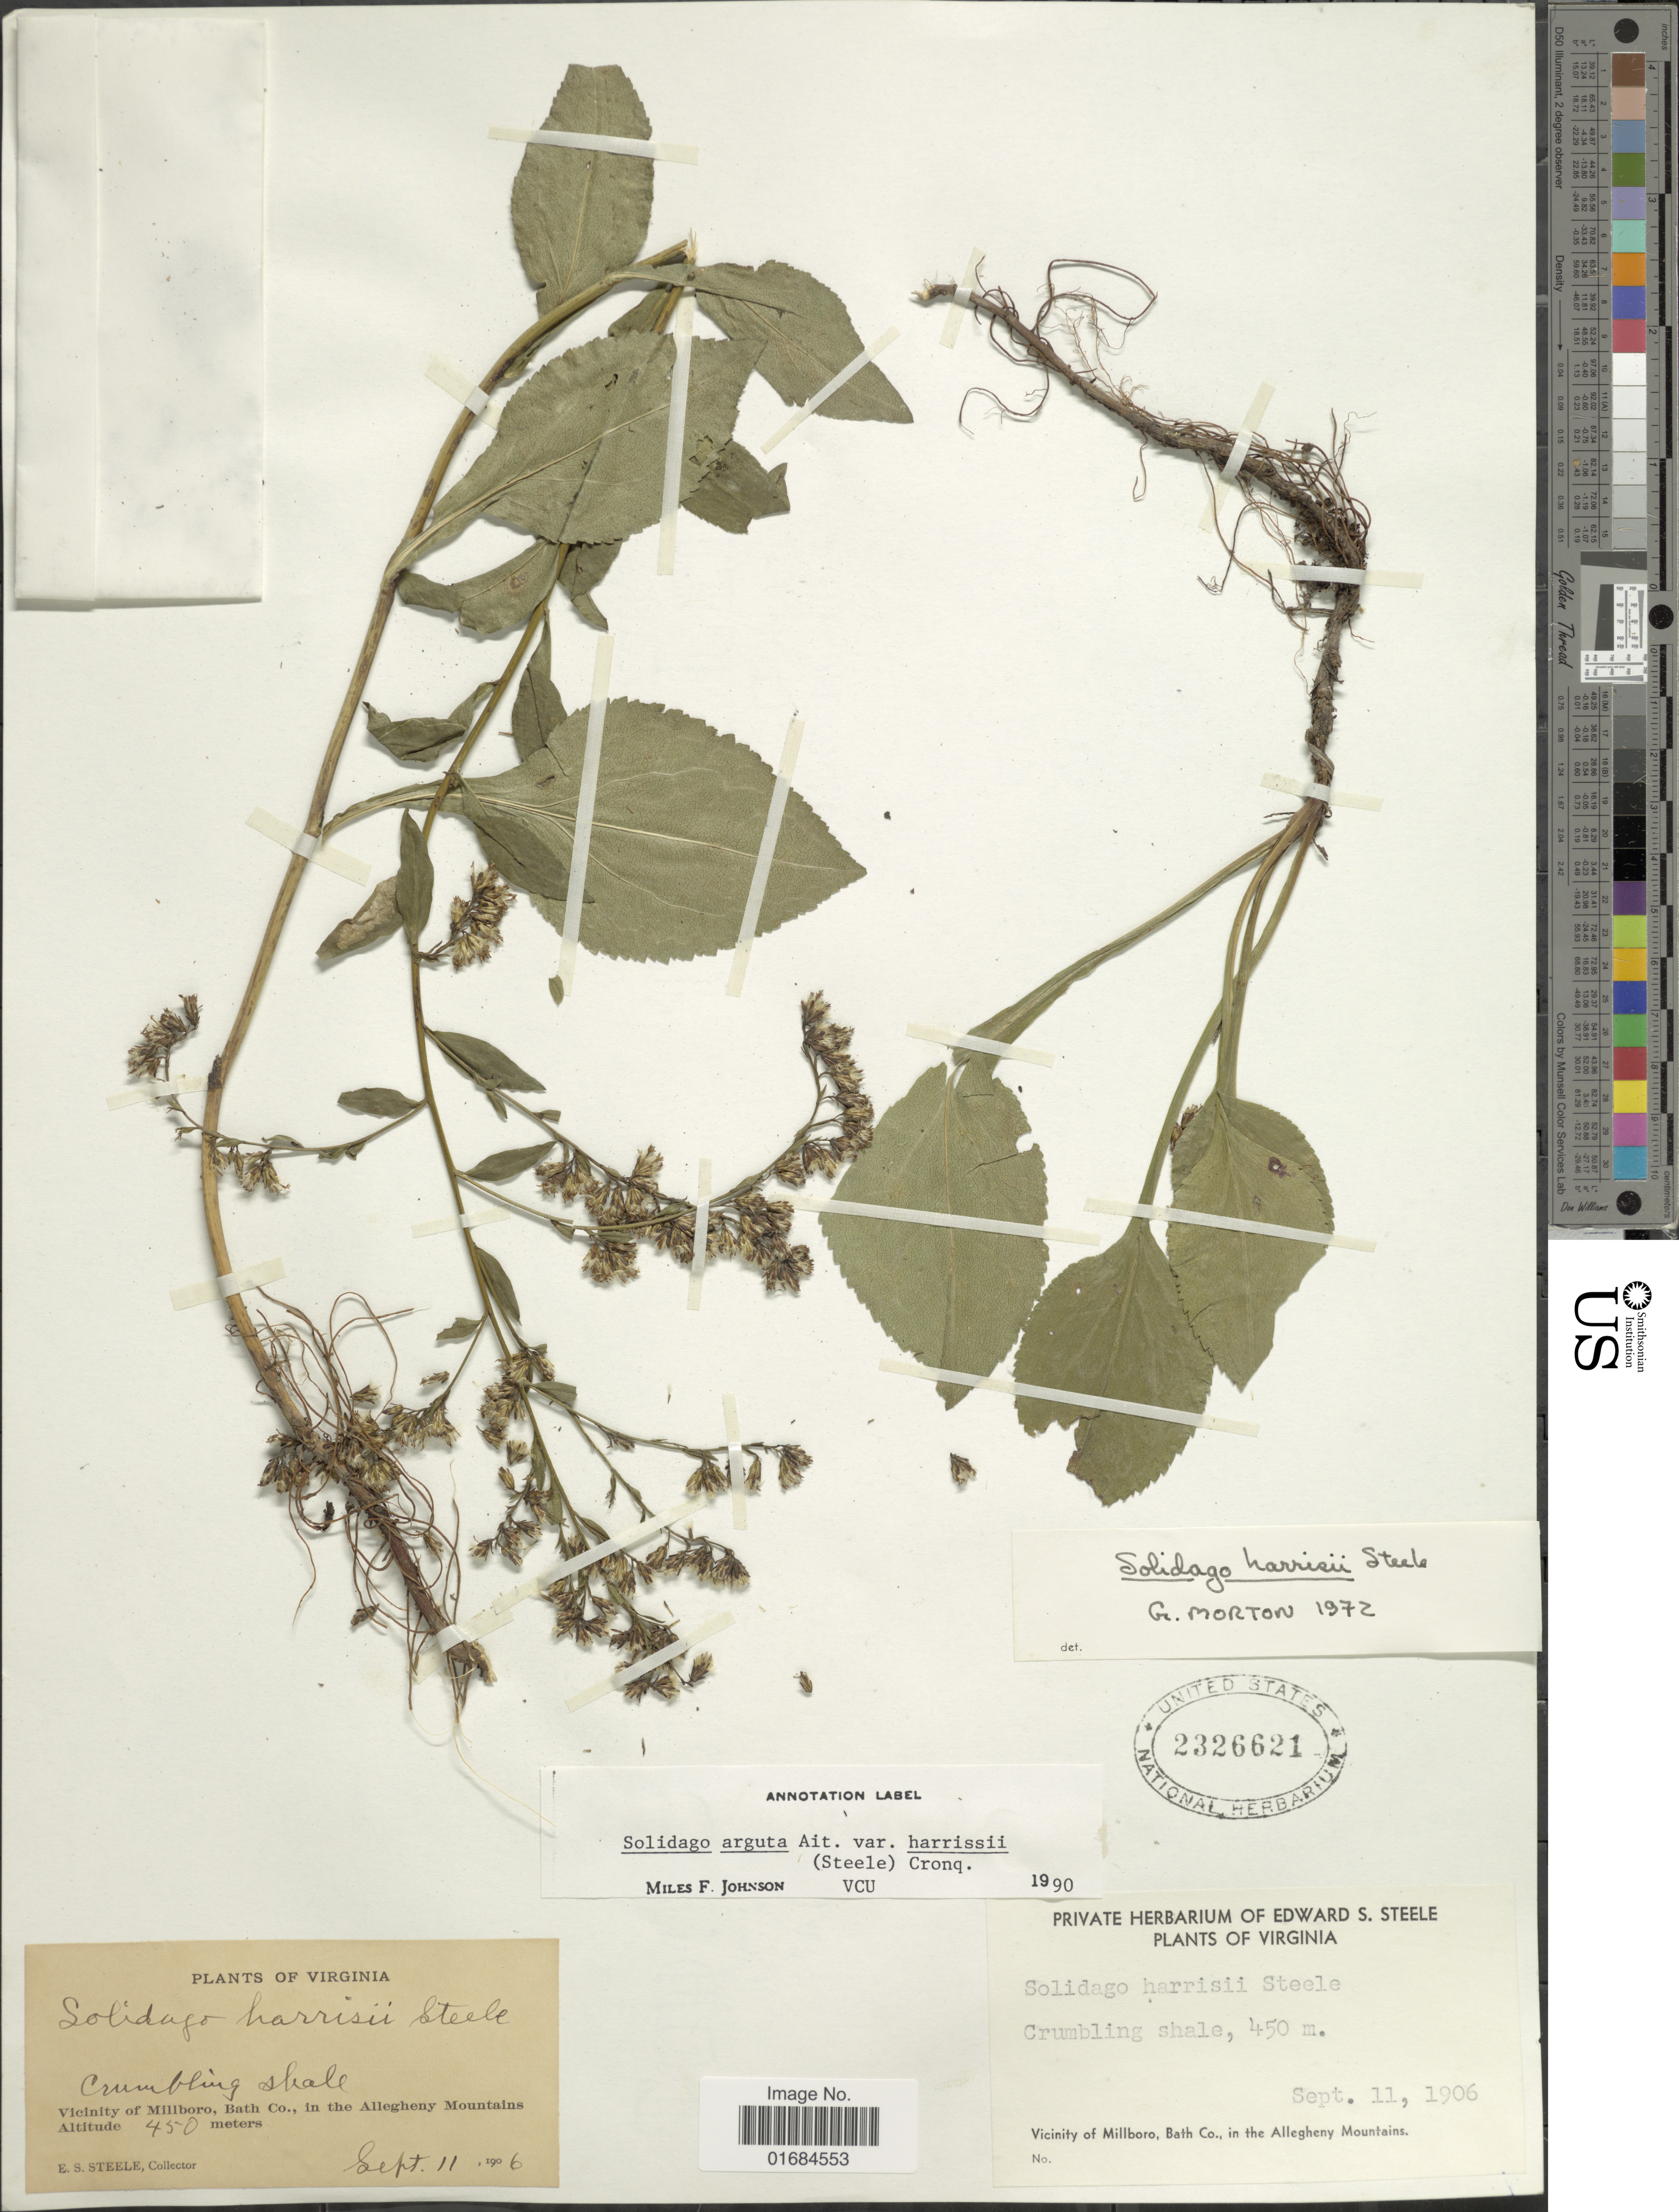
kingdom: Plantae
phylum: Tracheophyta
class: Magnoliopsida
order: Asterales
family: Asteraceae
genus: Solidago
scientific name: Solidago arguta var. harrisii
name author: (E.S. Steele) Cronq.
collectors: E. Steele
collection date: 1906-09-11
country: United States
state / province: Virginia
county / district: Bath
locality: Vicinity of Millboro, Bath Co. in the Allegheny Mountains.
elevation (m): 450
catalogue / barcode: US 2326621